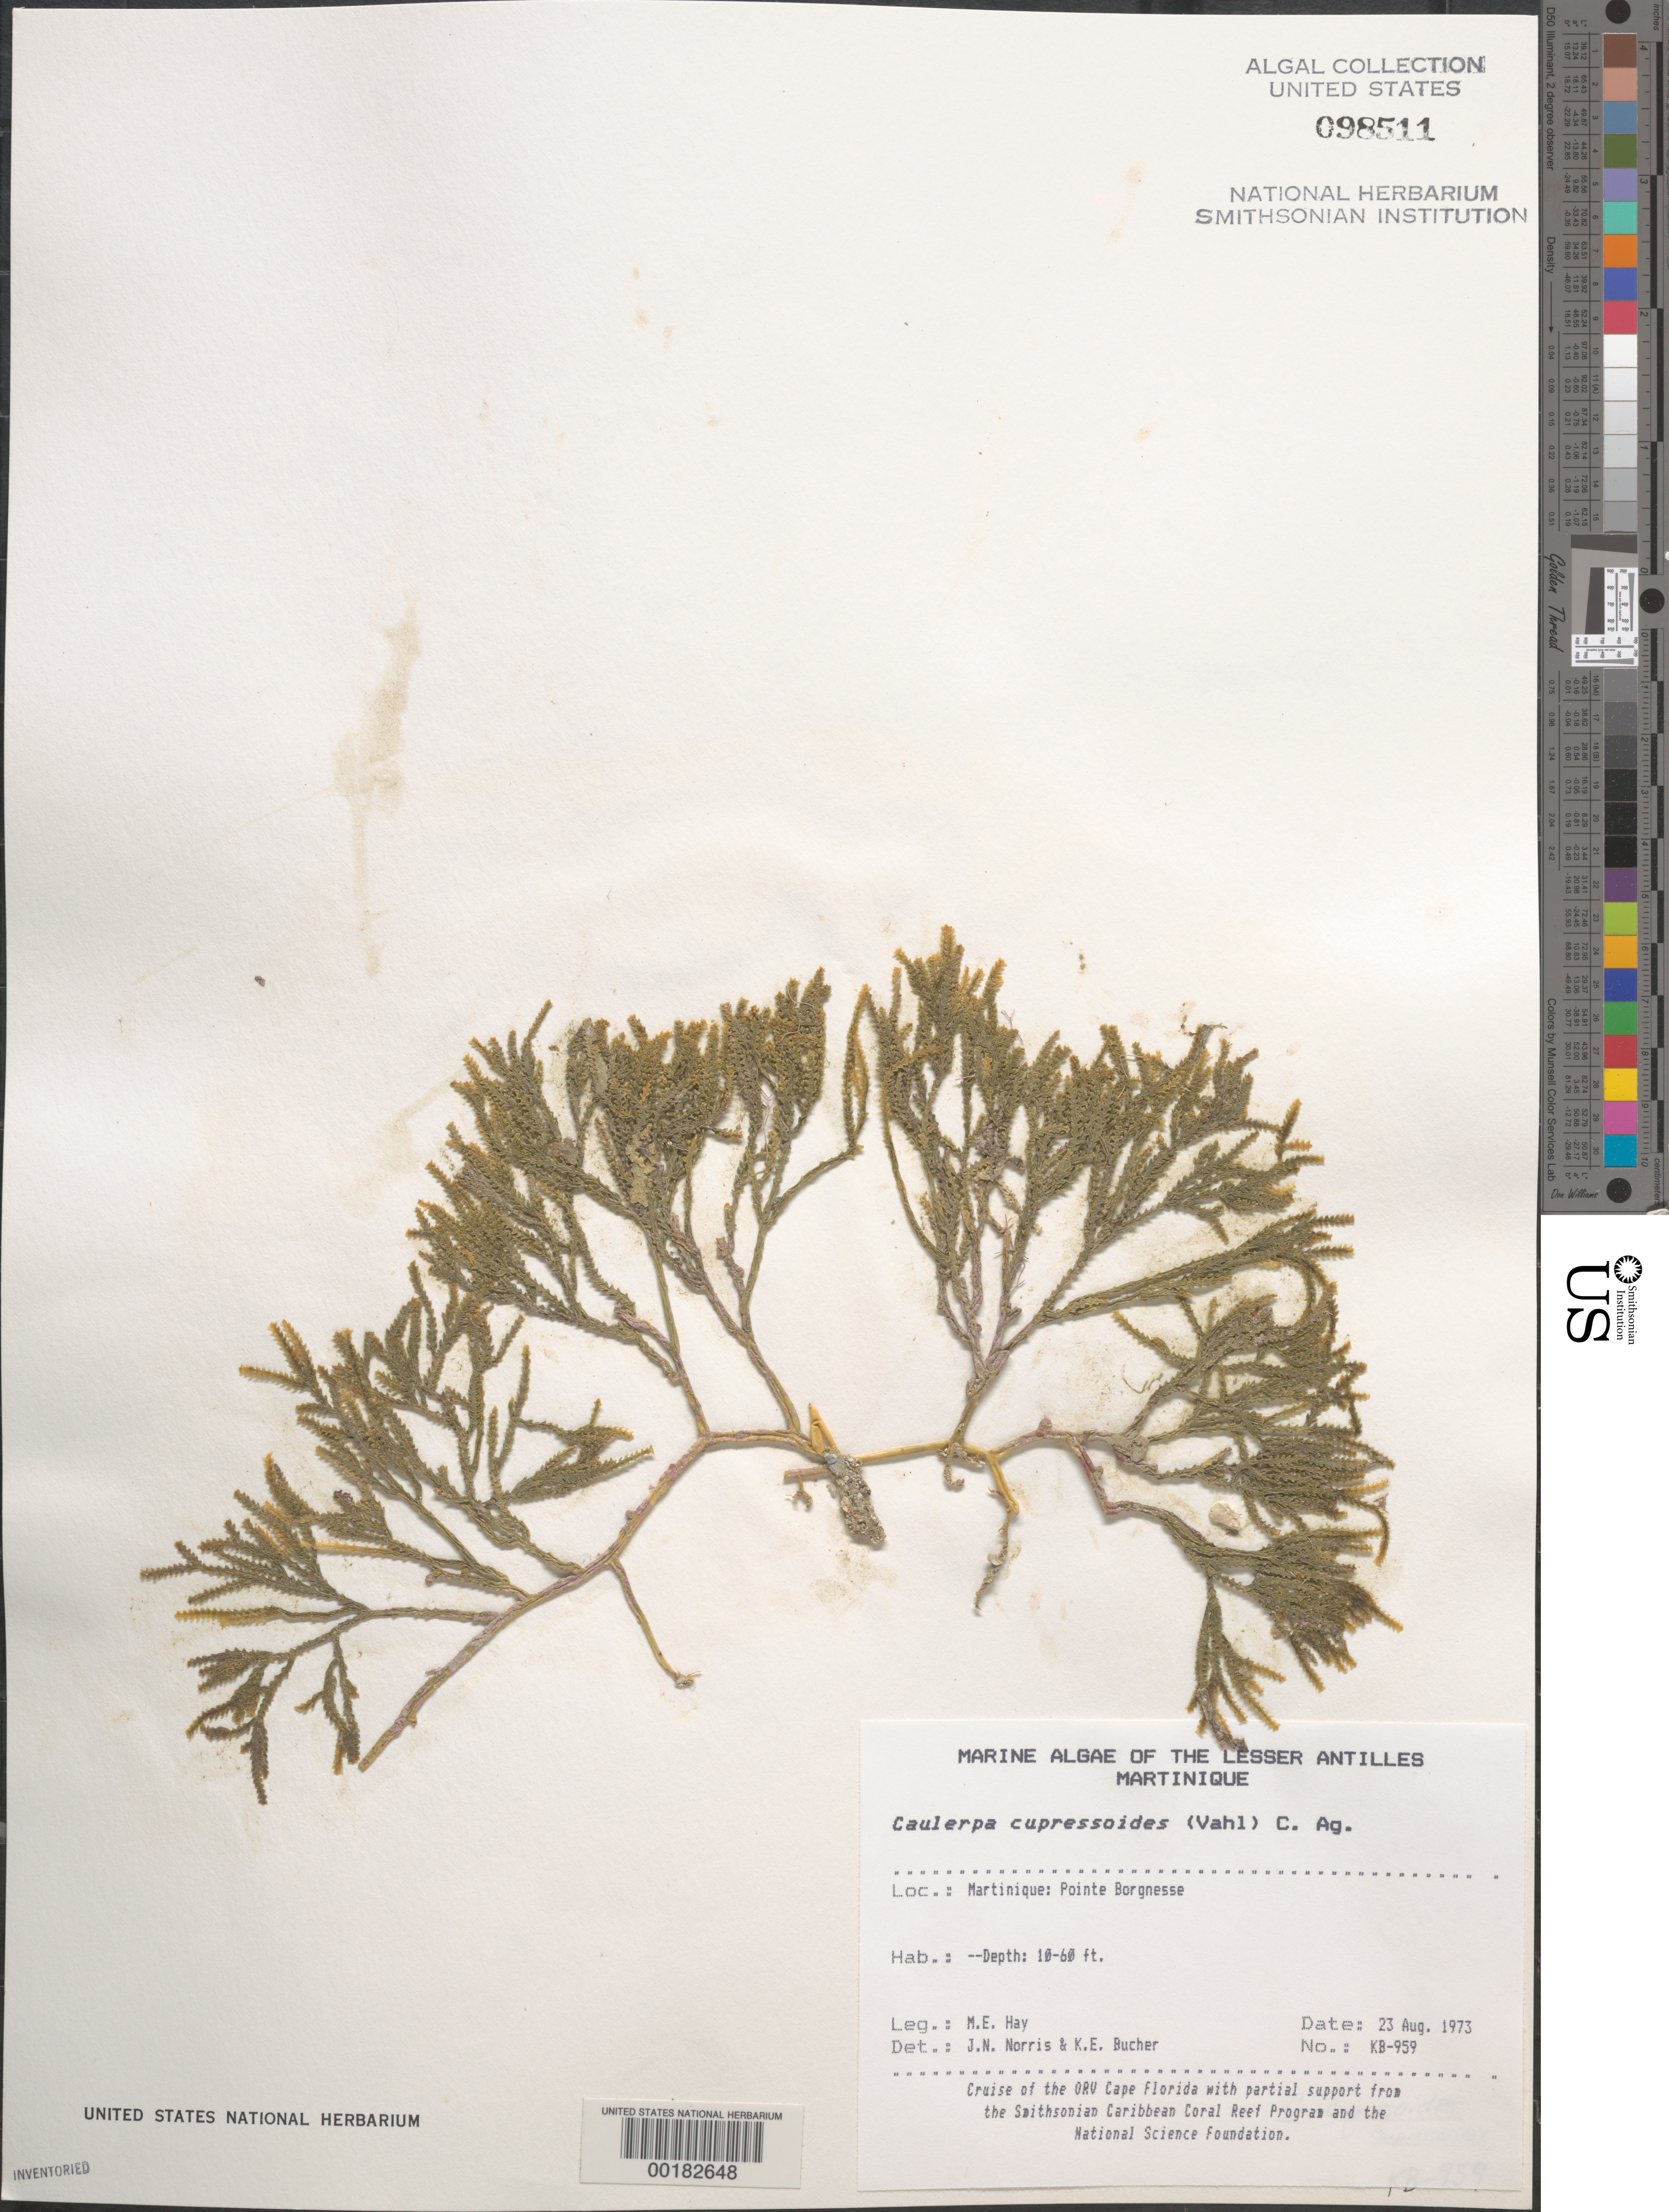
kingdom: Plantae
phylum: Chlorophyta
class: Ulvophyceae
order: Bryopsidales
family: Caulerpaceae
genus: Caulerpa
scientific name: Caulerpa cupressoides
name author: (Vahl) C. Agardh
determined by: Norris, J. N.; Bucher, K. E.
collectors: M. E. Hay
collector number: KB-959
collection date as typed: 23 Aug 1985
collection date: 1985-08-23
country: Martinique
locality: Pointe Borgnesse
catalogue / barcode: US 98511